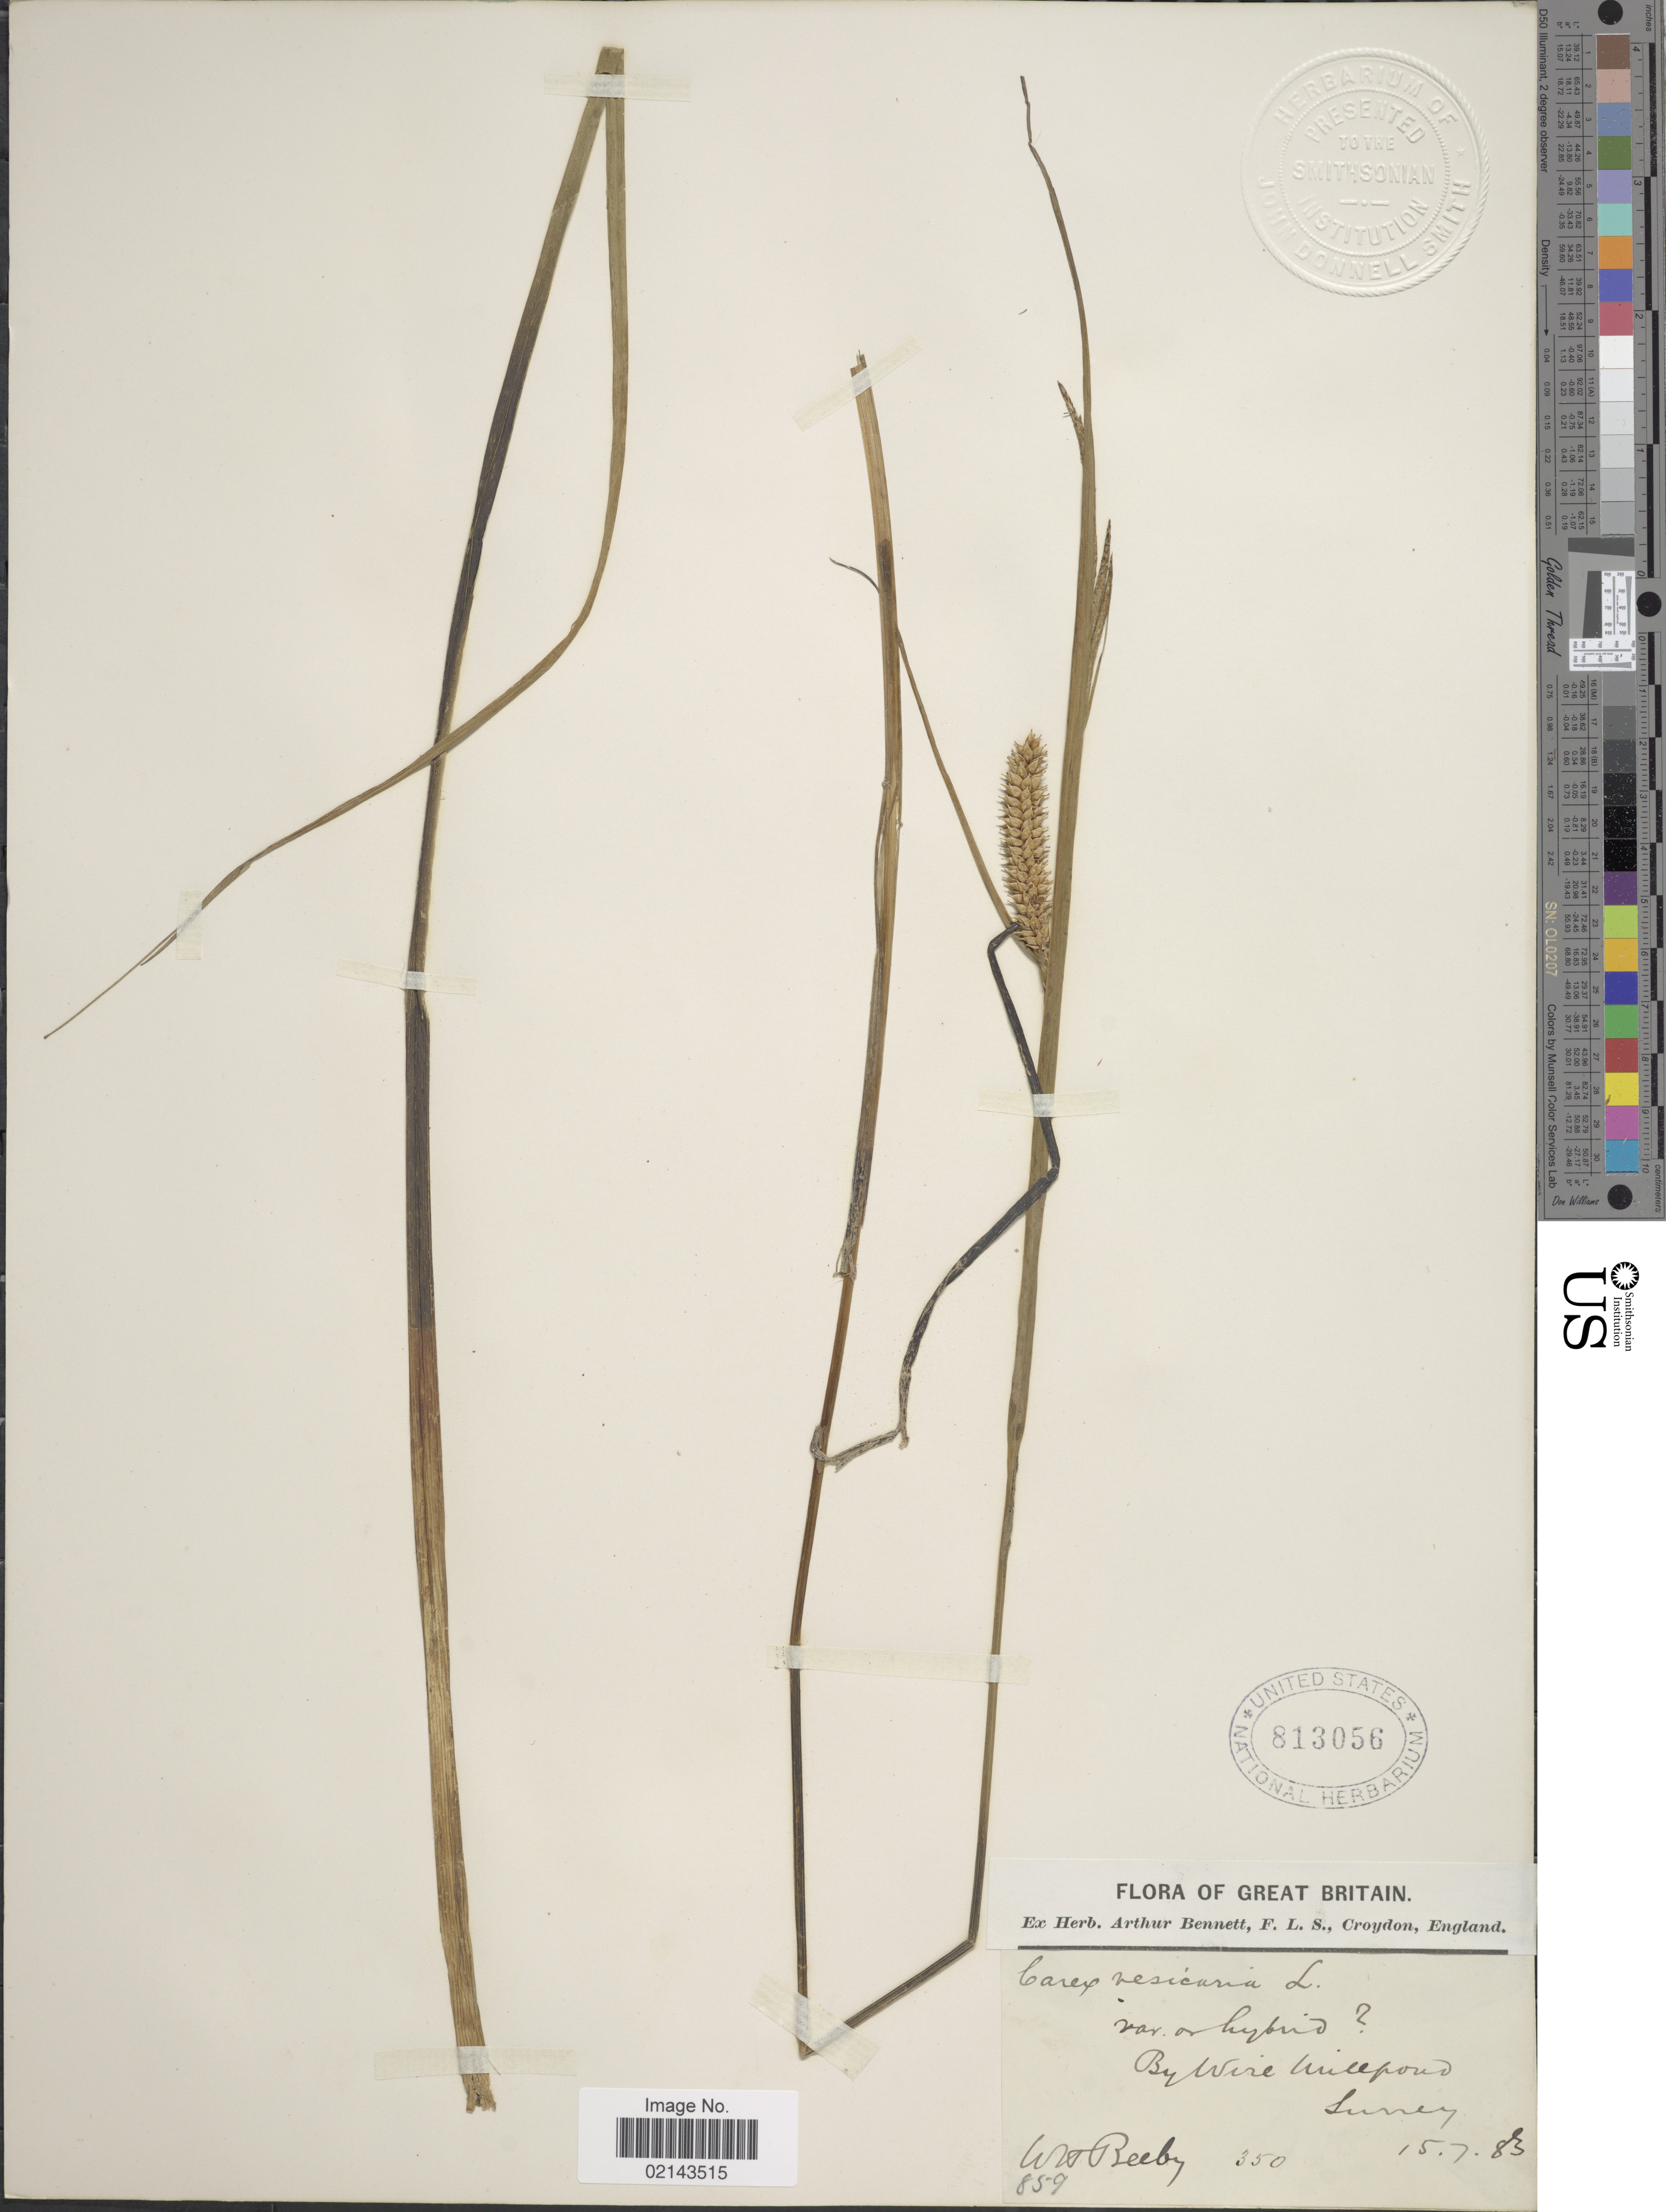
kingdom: Plantae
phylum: Tracheophyta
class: Liliopsida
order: Poales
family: Cyperaceae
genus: Carex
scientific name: Carex vesicaria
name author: L.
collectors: W. Beeby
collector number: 859/350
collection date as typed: Transcribed d/m/y: 15/7/83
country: United Kingdom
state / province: England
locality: Great Britain, By Wire Millepond, Surrey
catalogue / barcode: US 813056